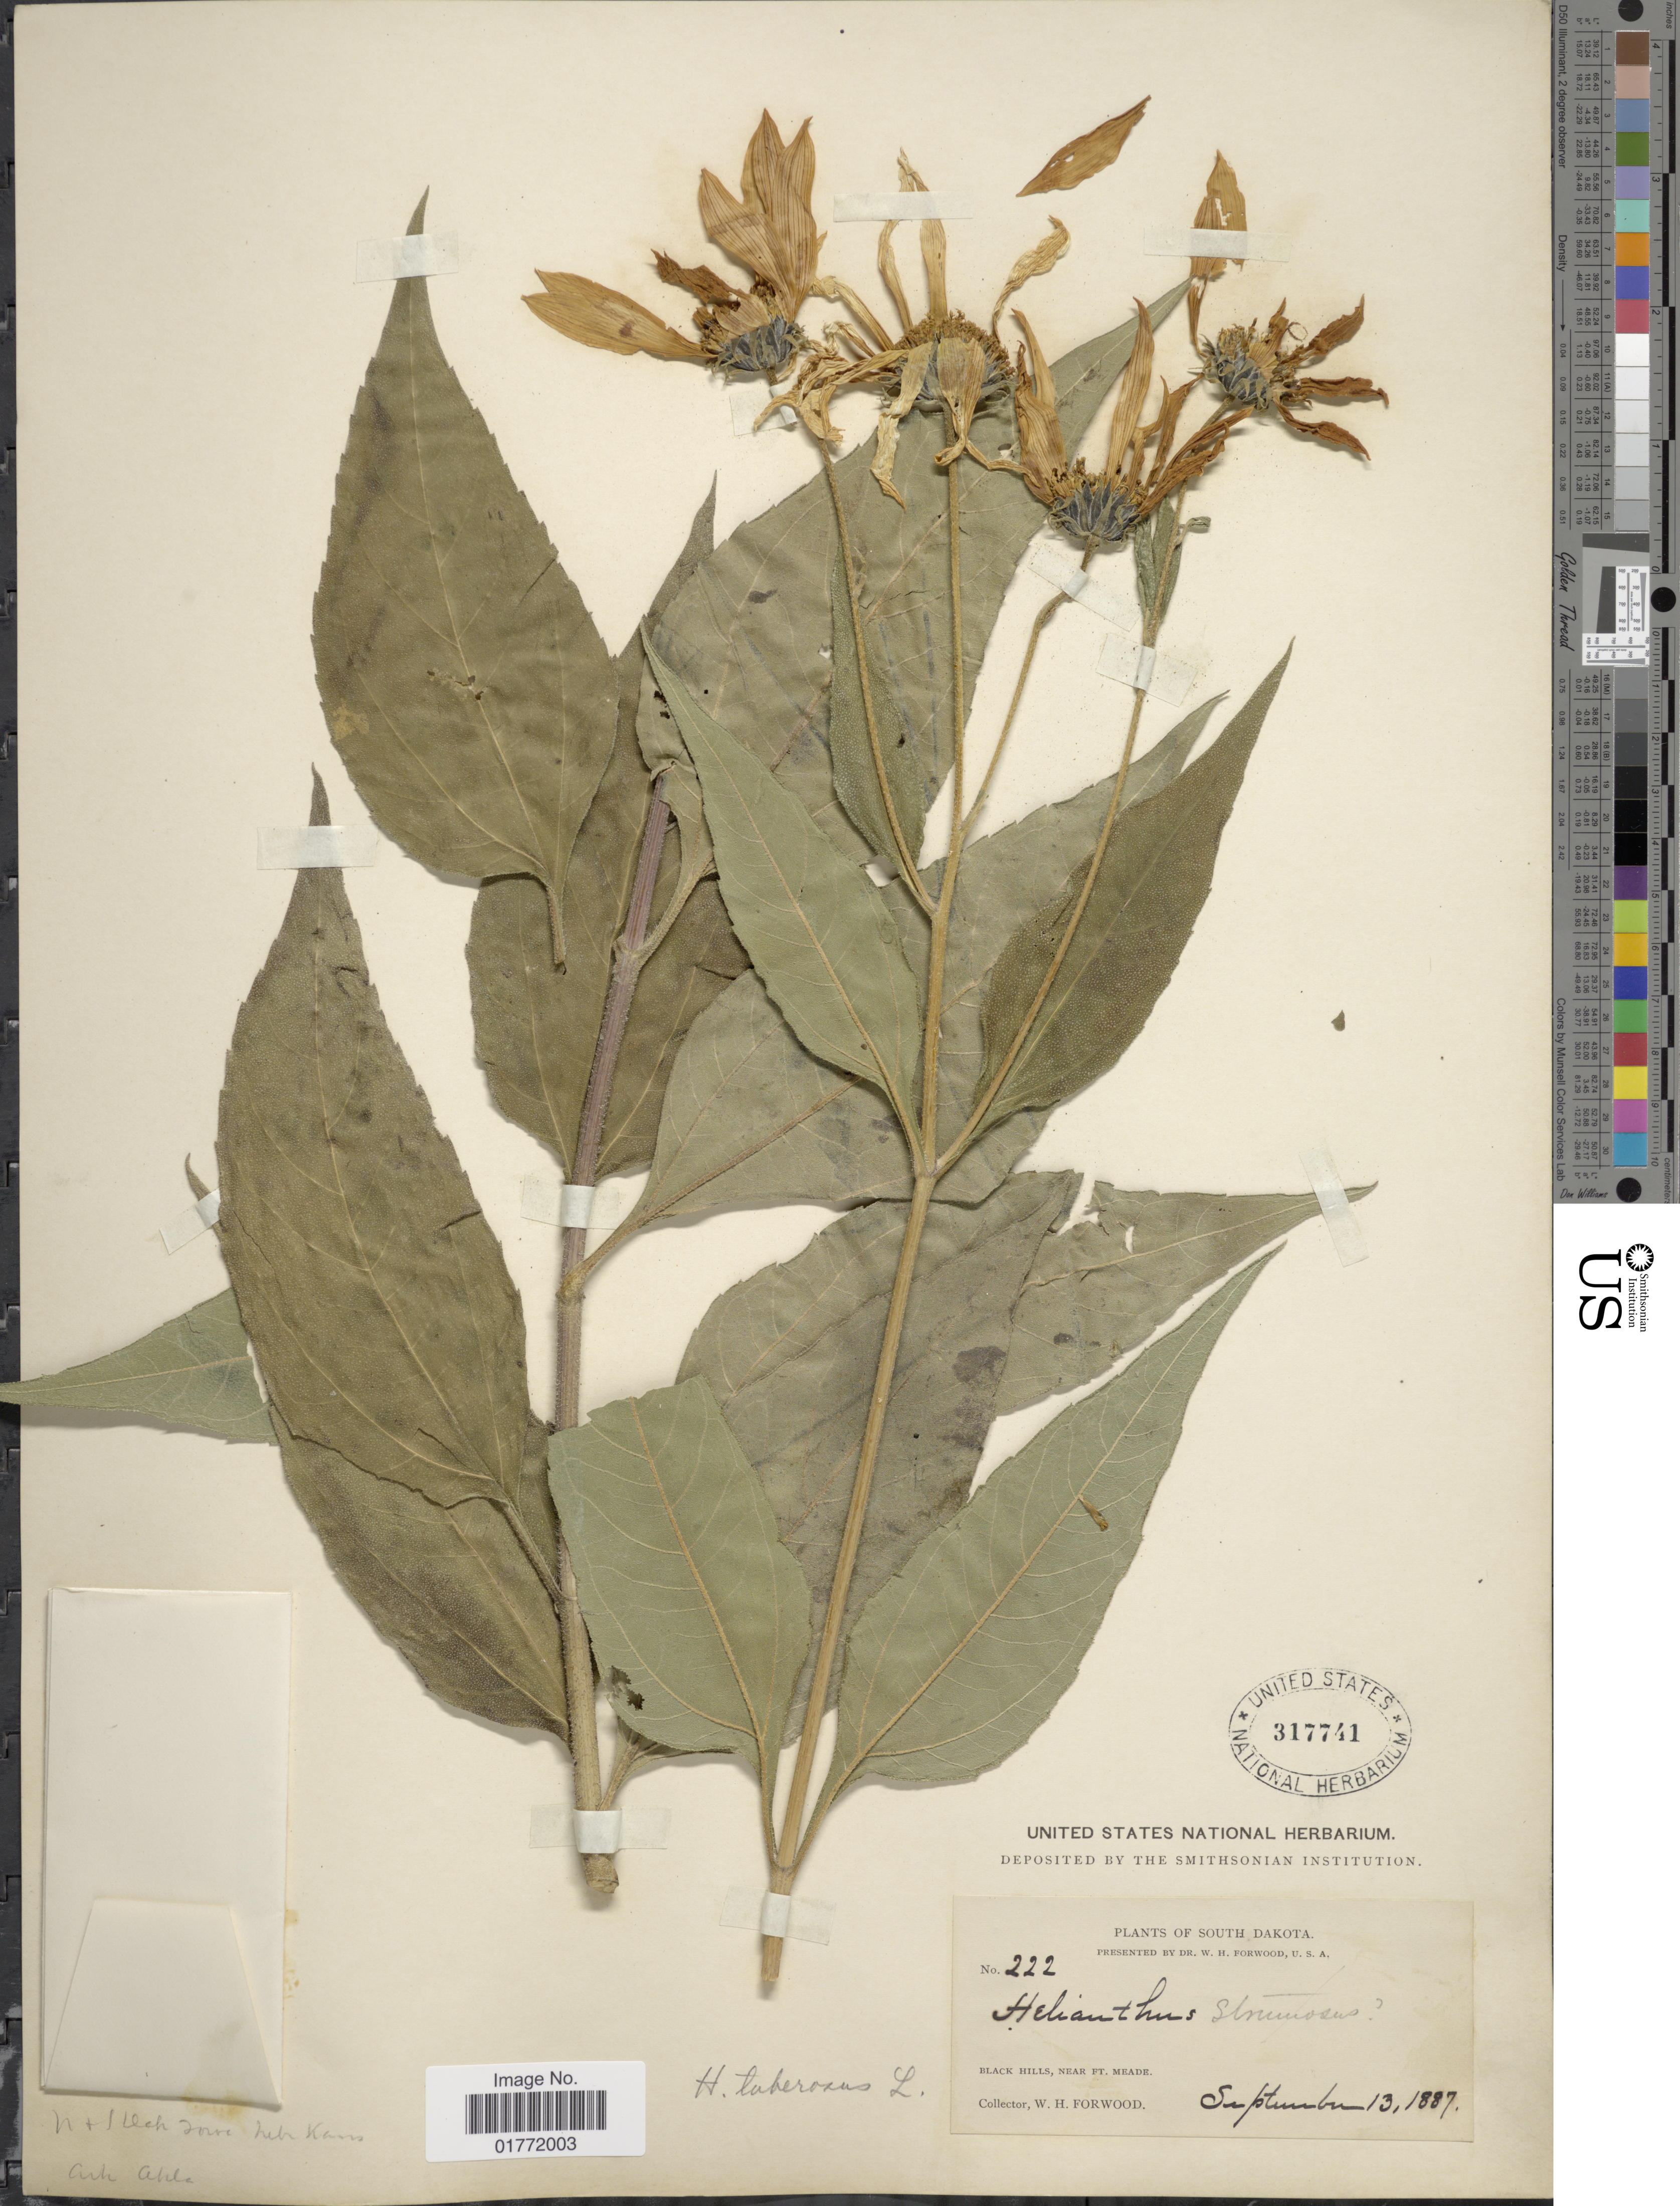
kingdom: Plantae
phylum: Tracheophyta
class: Magnoliopsida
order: Asterales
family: Asteraceae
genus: Helianthus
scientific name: Helianthus tuberosus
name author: L.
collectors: W. Forwood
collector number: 222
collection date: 1887-09-13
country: United States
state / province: South Dakota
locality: South Dakota, Black Hills, near Ft. Meade.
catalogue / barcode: US 317741